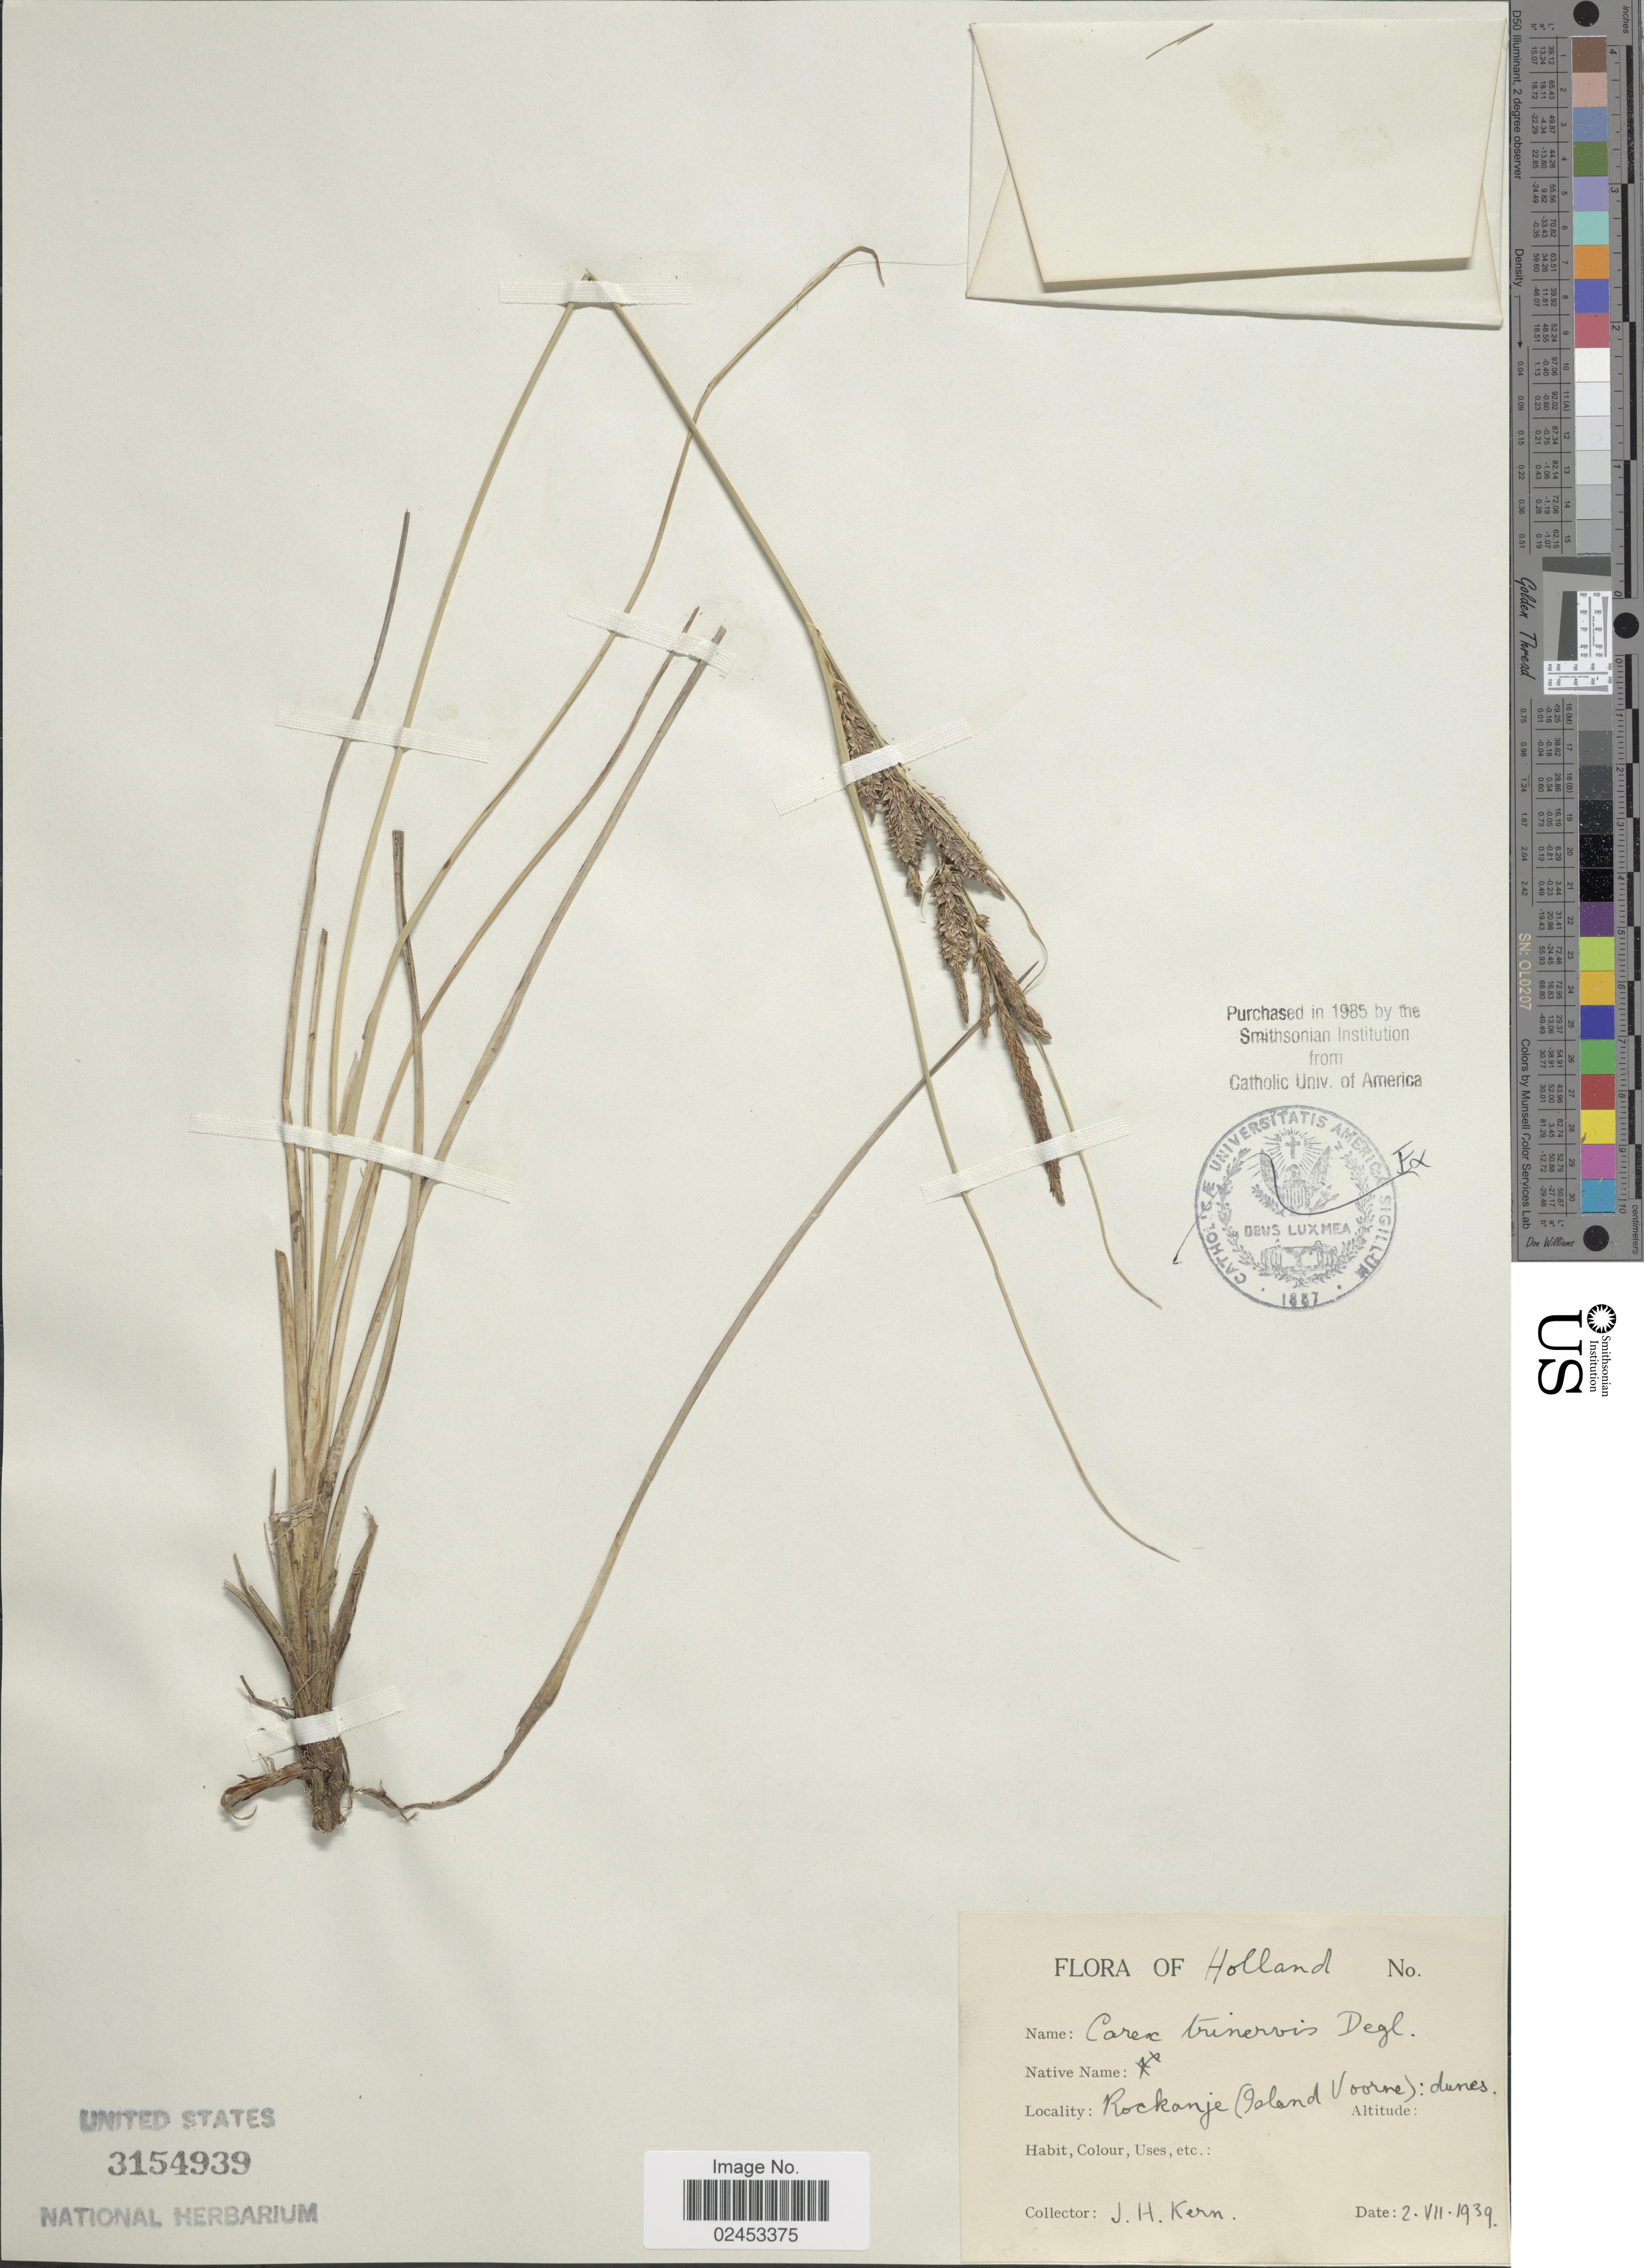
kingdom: Plantae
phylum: Tracheophyta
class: Liliopsida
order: Poales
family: Cyperaceae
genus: Carex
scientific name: Carex trinervis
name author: Degl.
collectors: J. H. Kern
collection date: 1939-07-02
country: Netherlands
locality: Holland, Rockanje (Island Voorne): dunes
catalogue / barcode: US 3154939